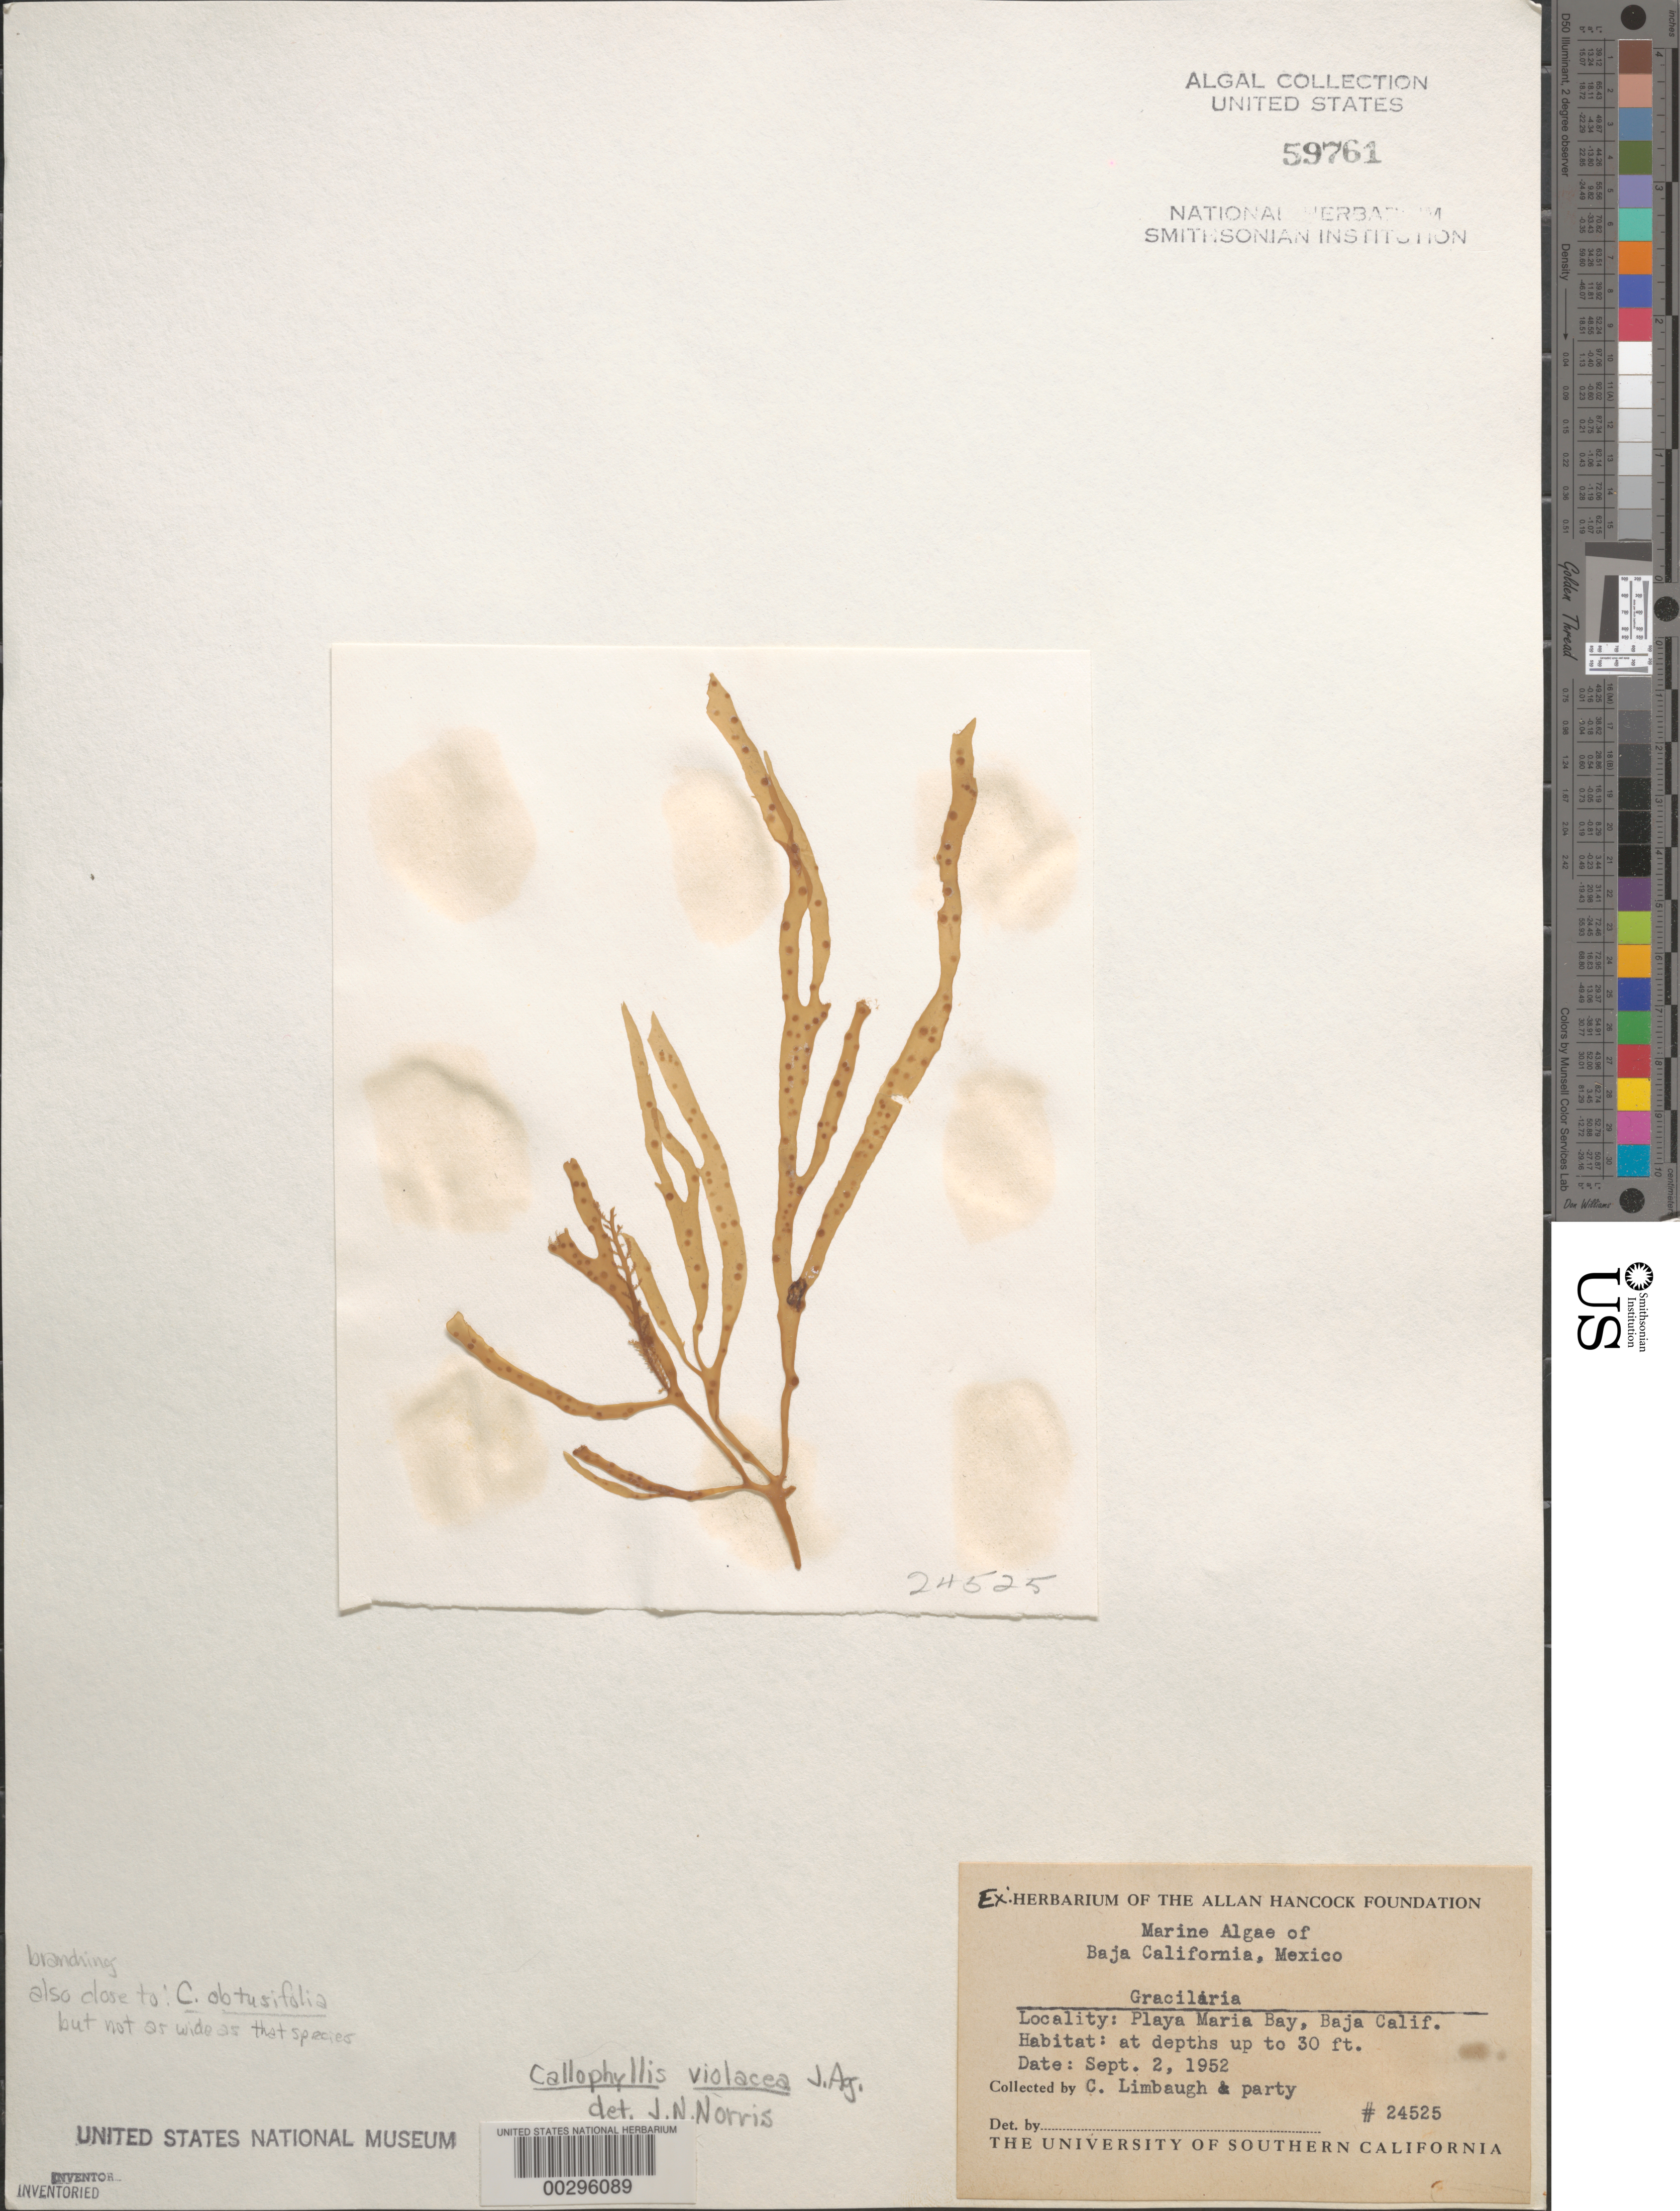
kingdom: Plantae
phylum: Rhodophyta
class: Florideophyceae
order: Gigartinales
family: Kallymeniaceae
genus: Callophyllis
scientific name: Callophyllis violacea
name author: J. Agardh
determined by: Norris, James N.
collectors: C. Limbaugh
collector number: EYD 24525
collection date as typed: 02 Sep 1952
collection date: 1952-09-02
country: Mexico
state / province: Baja California Norte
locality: Playa Maria Bay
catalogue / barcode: US 59761